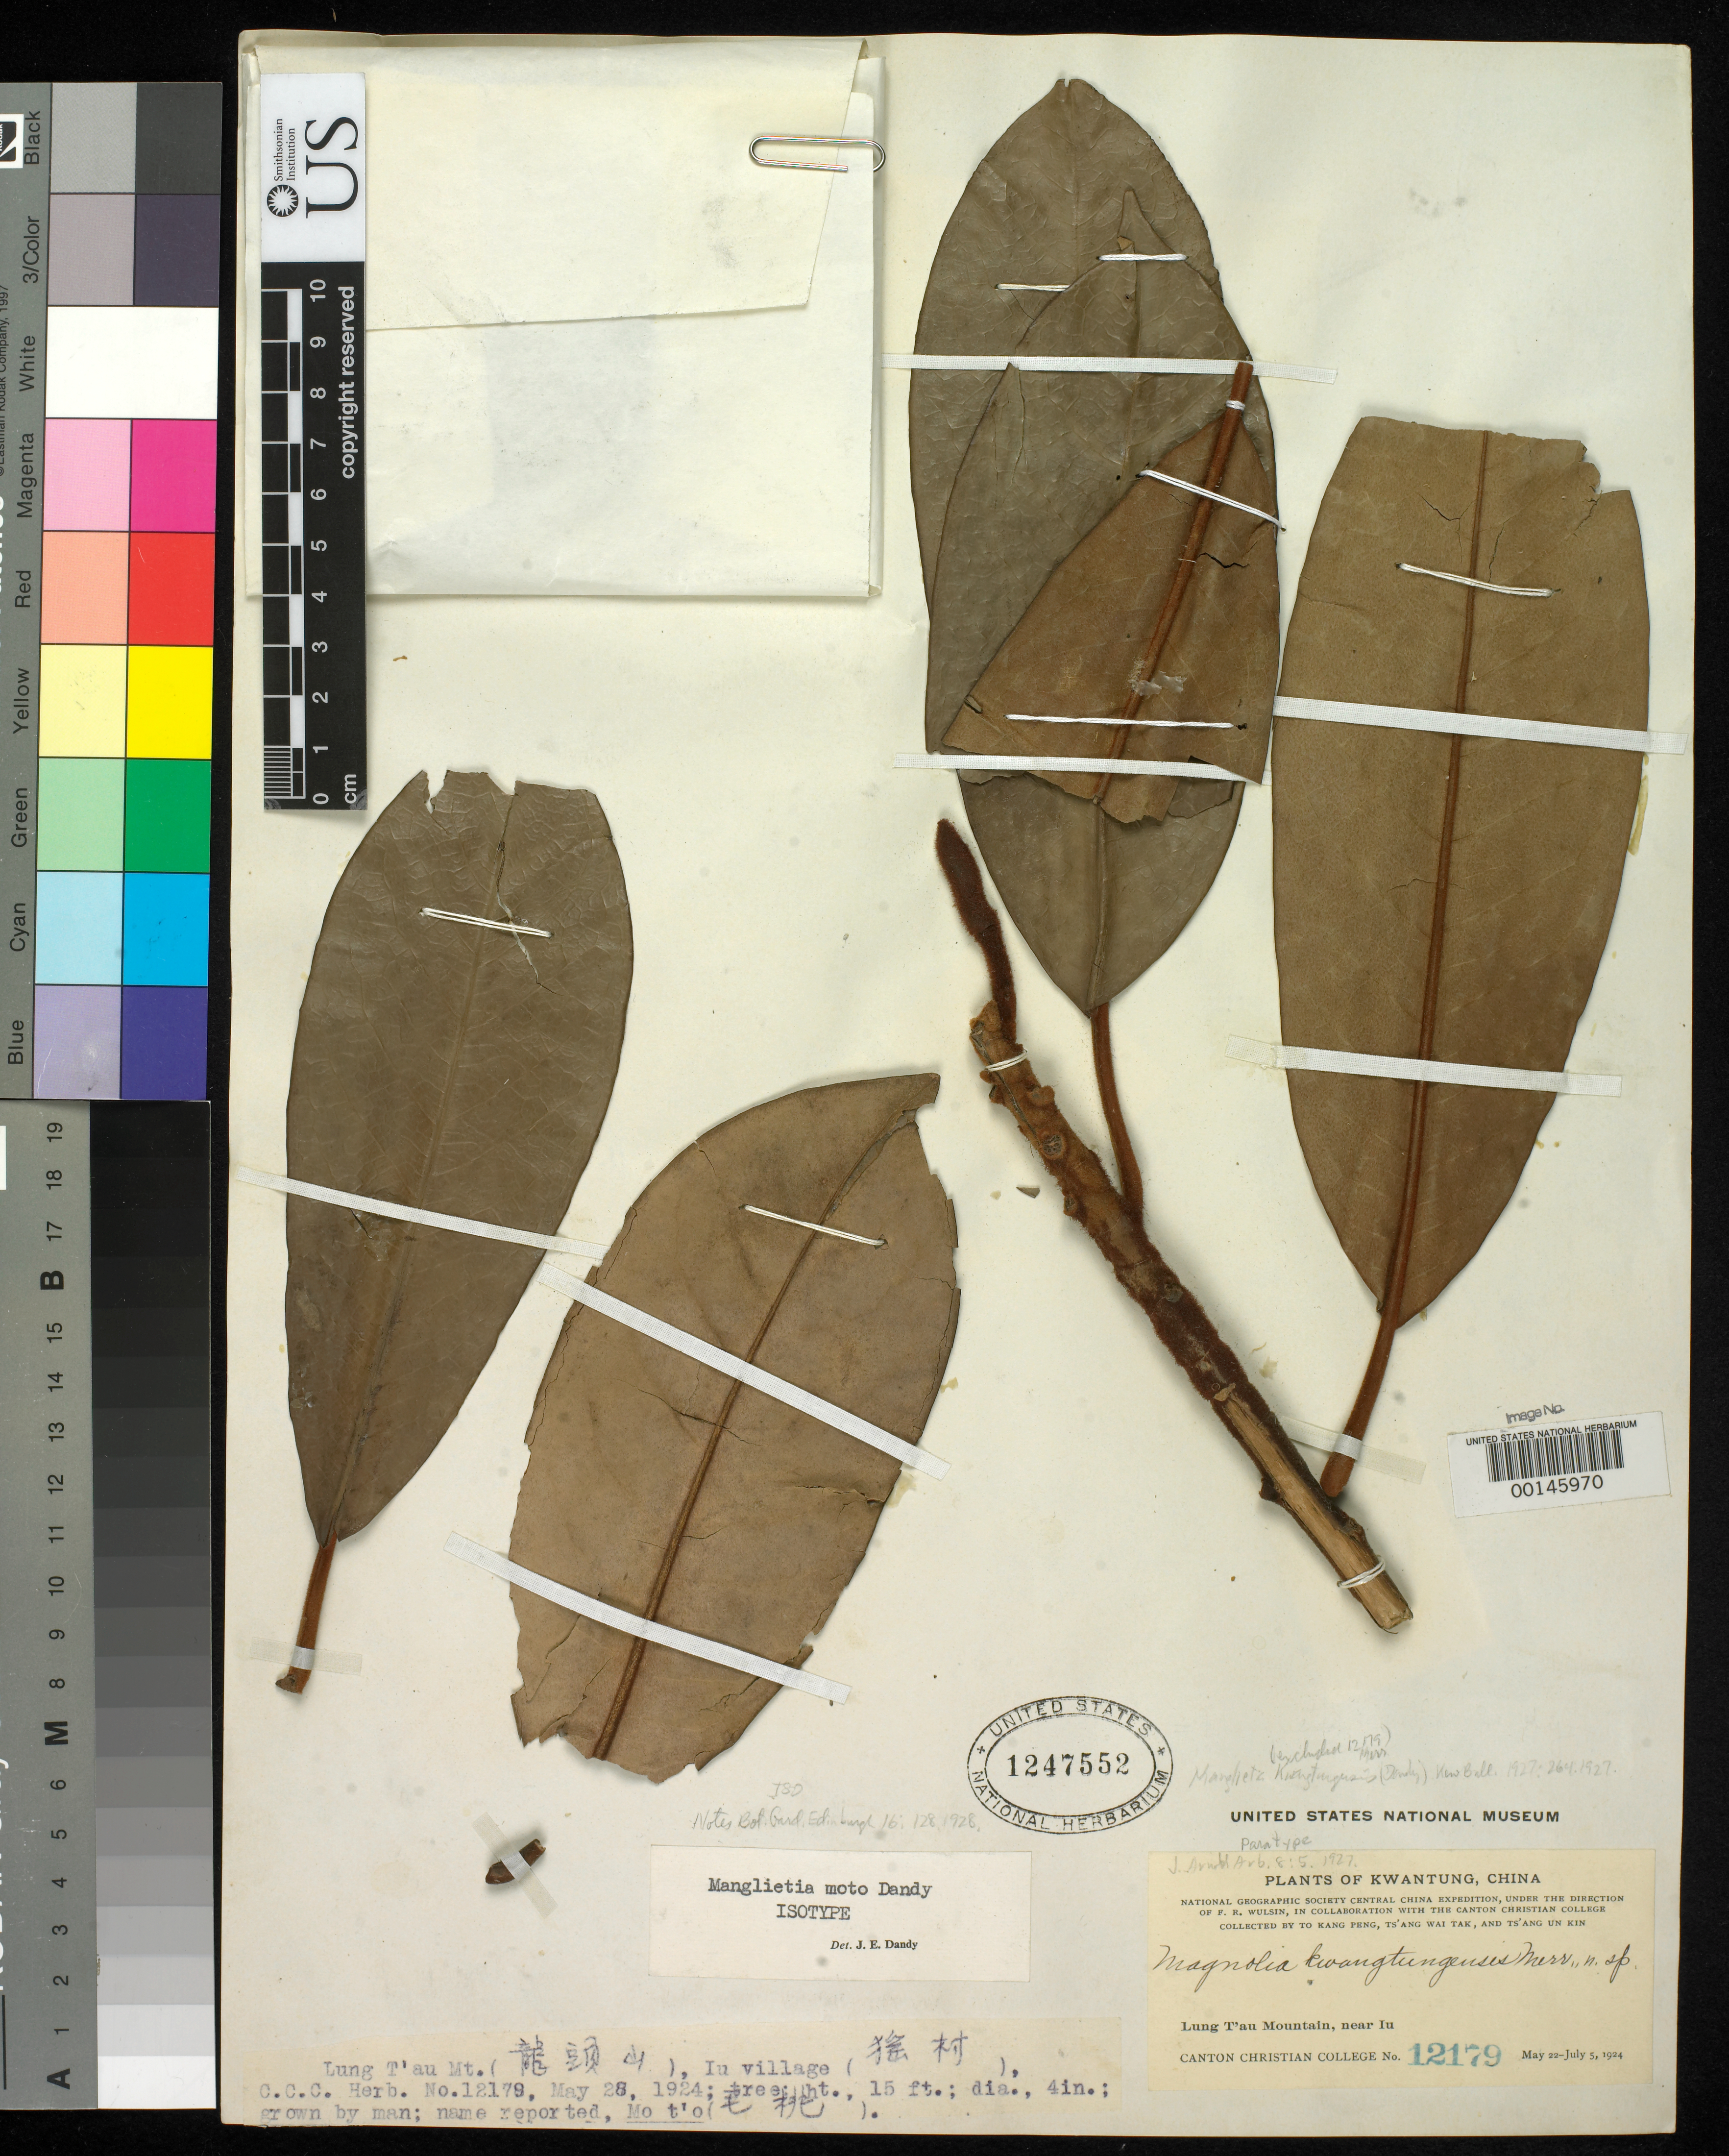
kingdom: Plantae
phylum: Tracheophyta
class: Magnoliopsida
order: Magnoliales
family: Magnoliaceae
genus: Manglietia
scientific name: Manglietia moto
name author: Dandy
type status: Isotype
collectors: T. K. Peng, W. T. Tsang & U. K. Tsang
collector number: C.C.C. 12179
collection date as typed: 22 May 1924 to 05 Jul 1924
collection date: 1924-05-22/1924-07-05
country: China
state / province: Guangdong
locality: Lung T'au Mt., near Lu Village.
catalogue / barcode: US 1247552